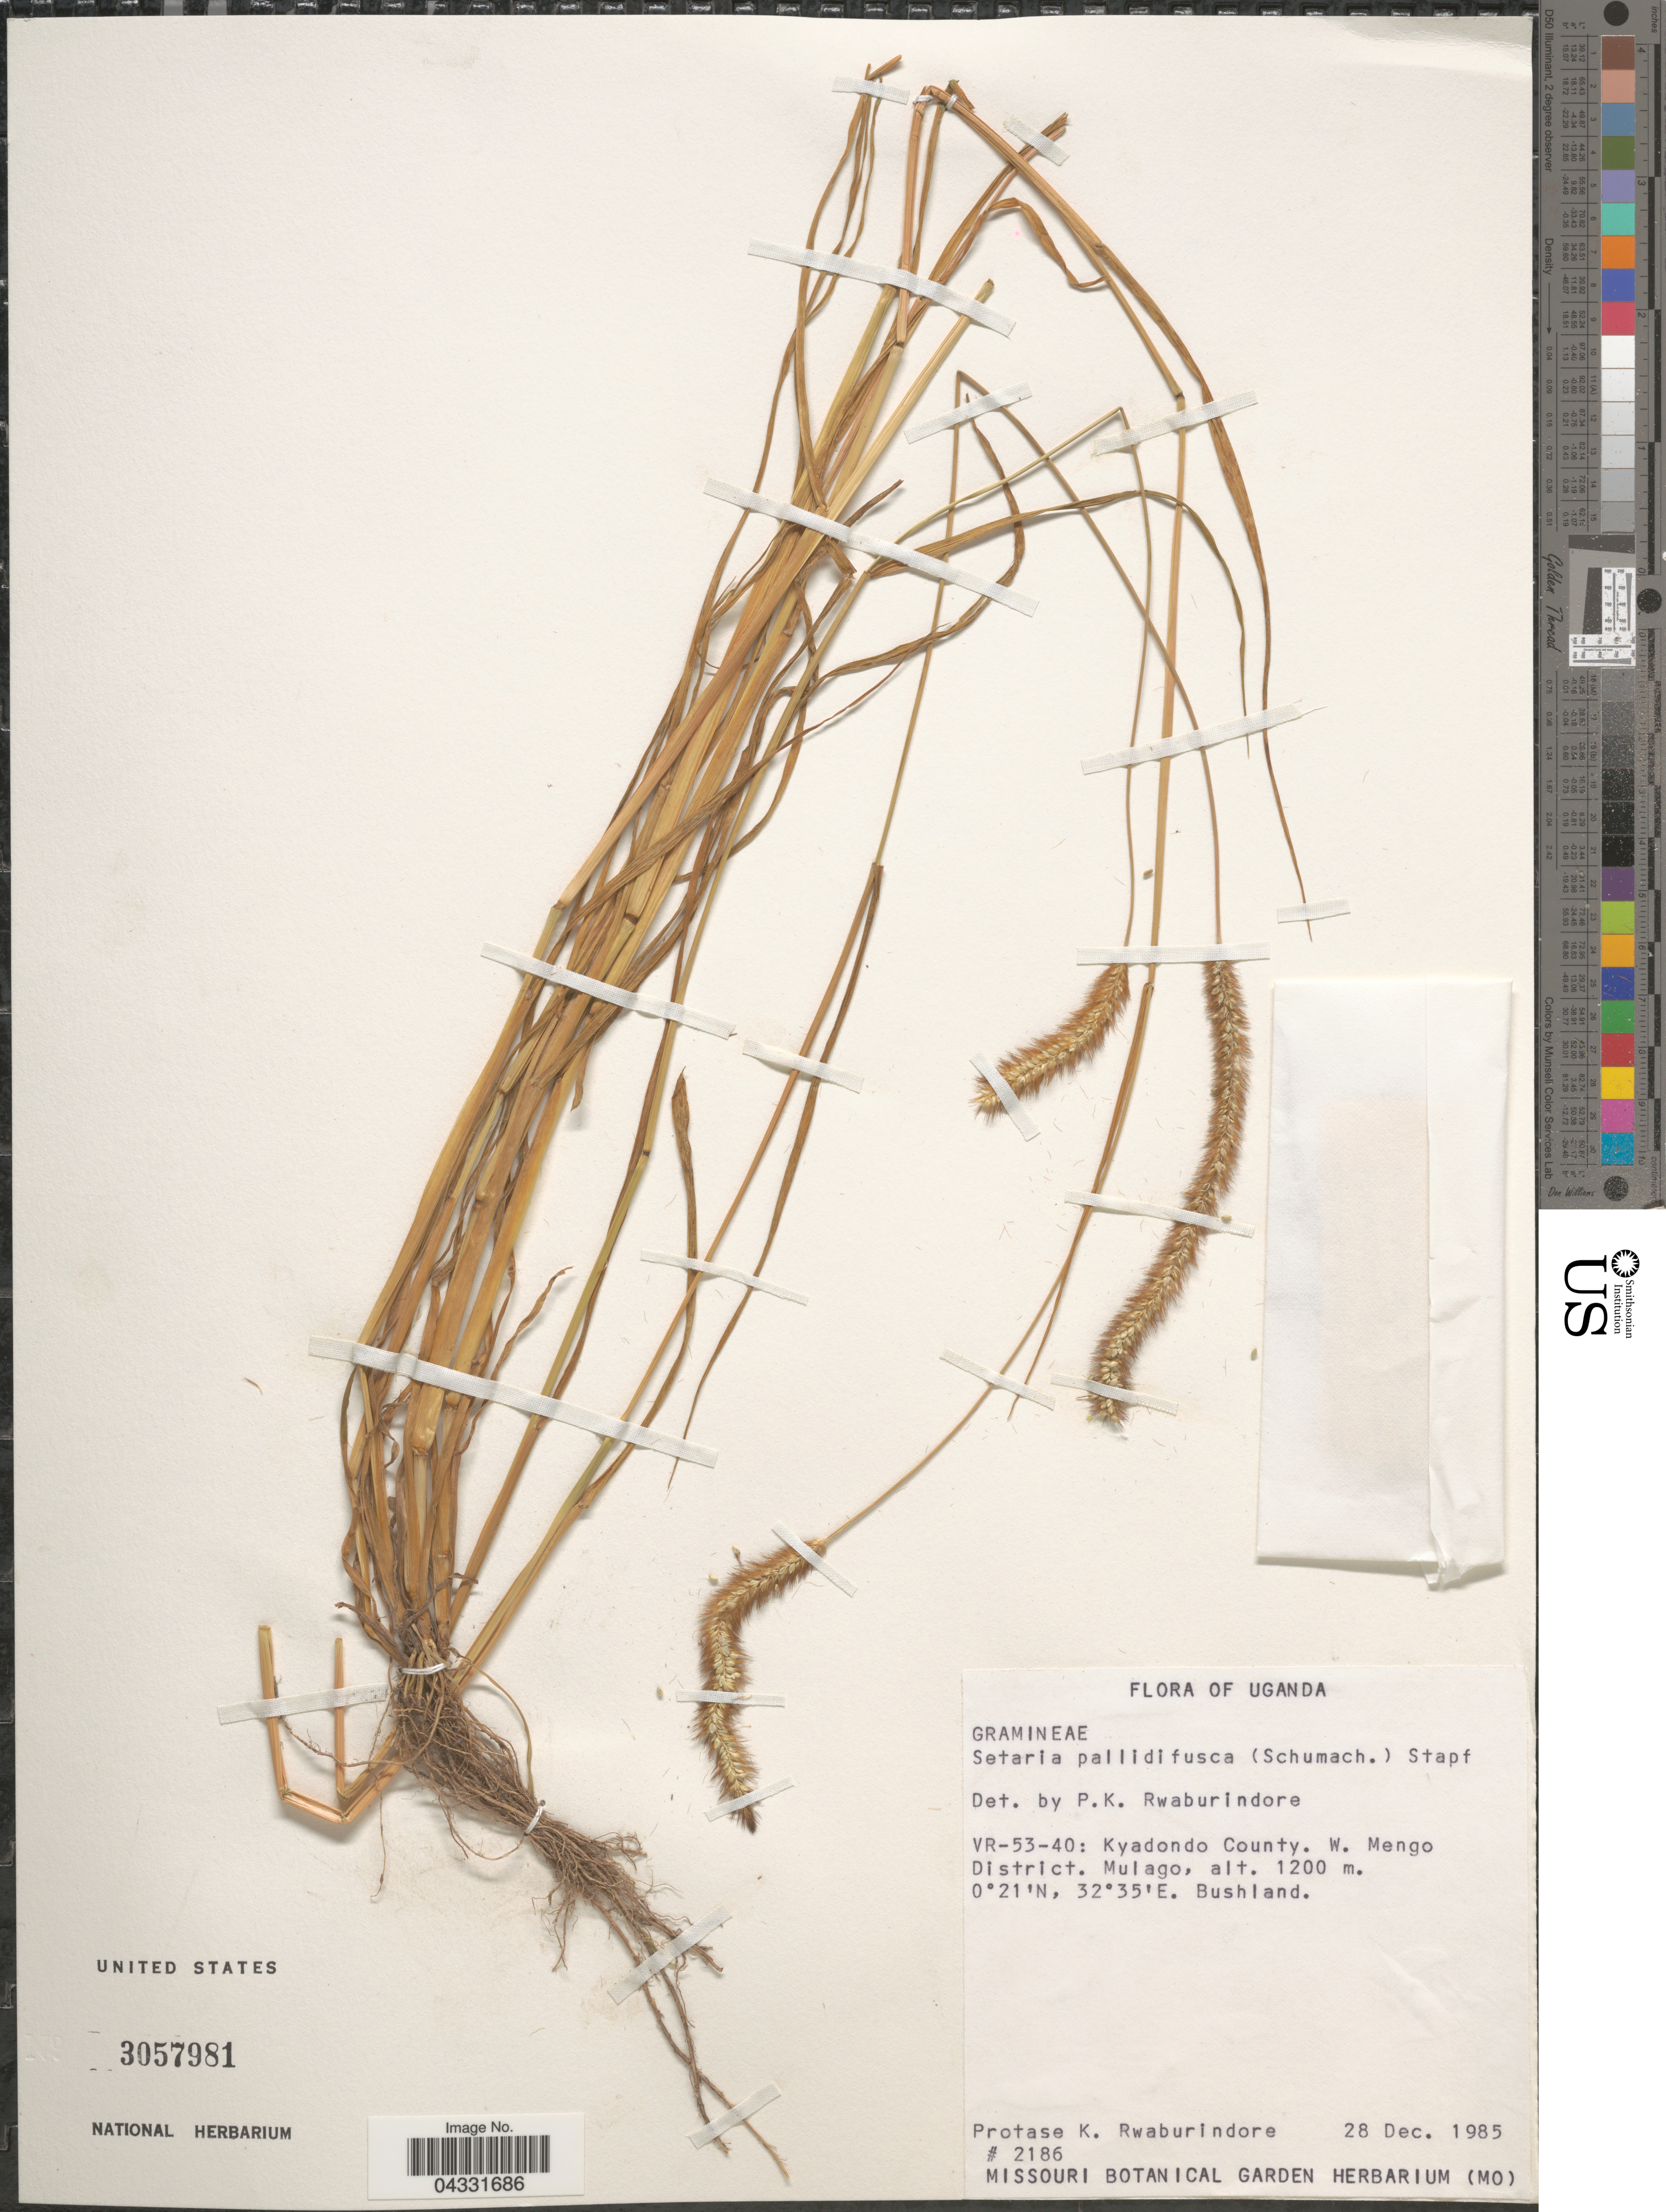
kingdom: Plantae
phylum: Tracheophyta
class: Liliopsida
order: Poales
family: Poaceae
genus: Setaria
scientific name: Setaria pallide-fusca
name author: (Schumach.) Stapf & C.E. Hubb.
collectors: P. Rwaburindore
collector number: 2186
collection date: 1985-12-28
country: Uganda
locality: VR-53-40: Kyadondo County. W. Mengo District. Mulago.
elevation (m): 1200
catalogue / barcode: US 3057981